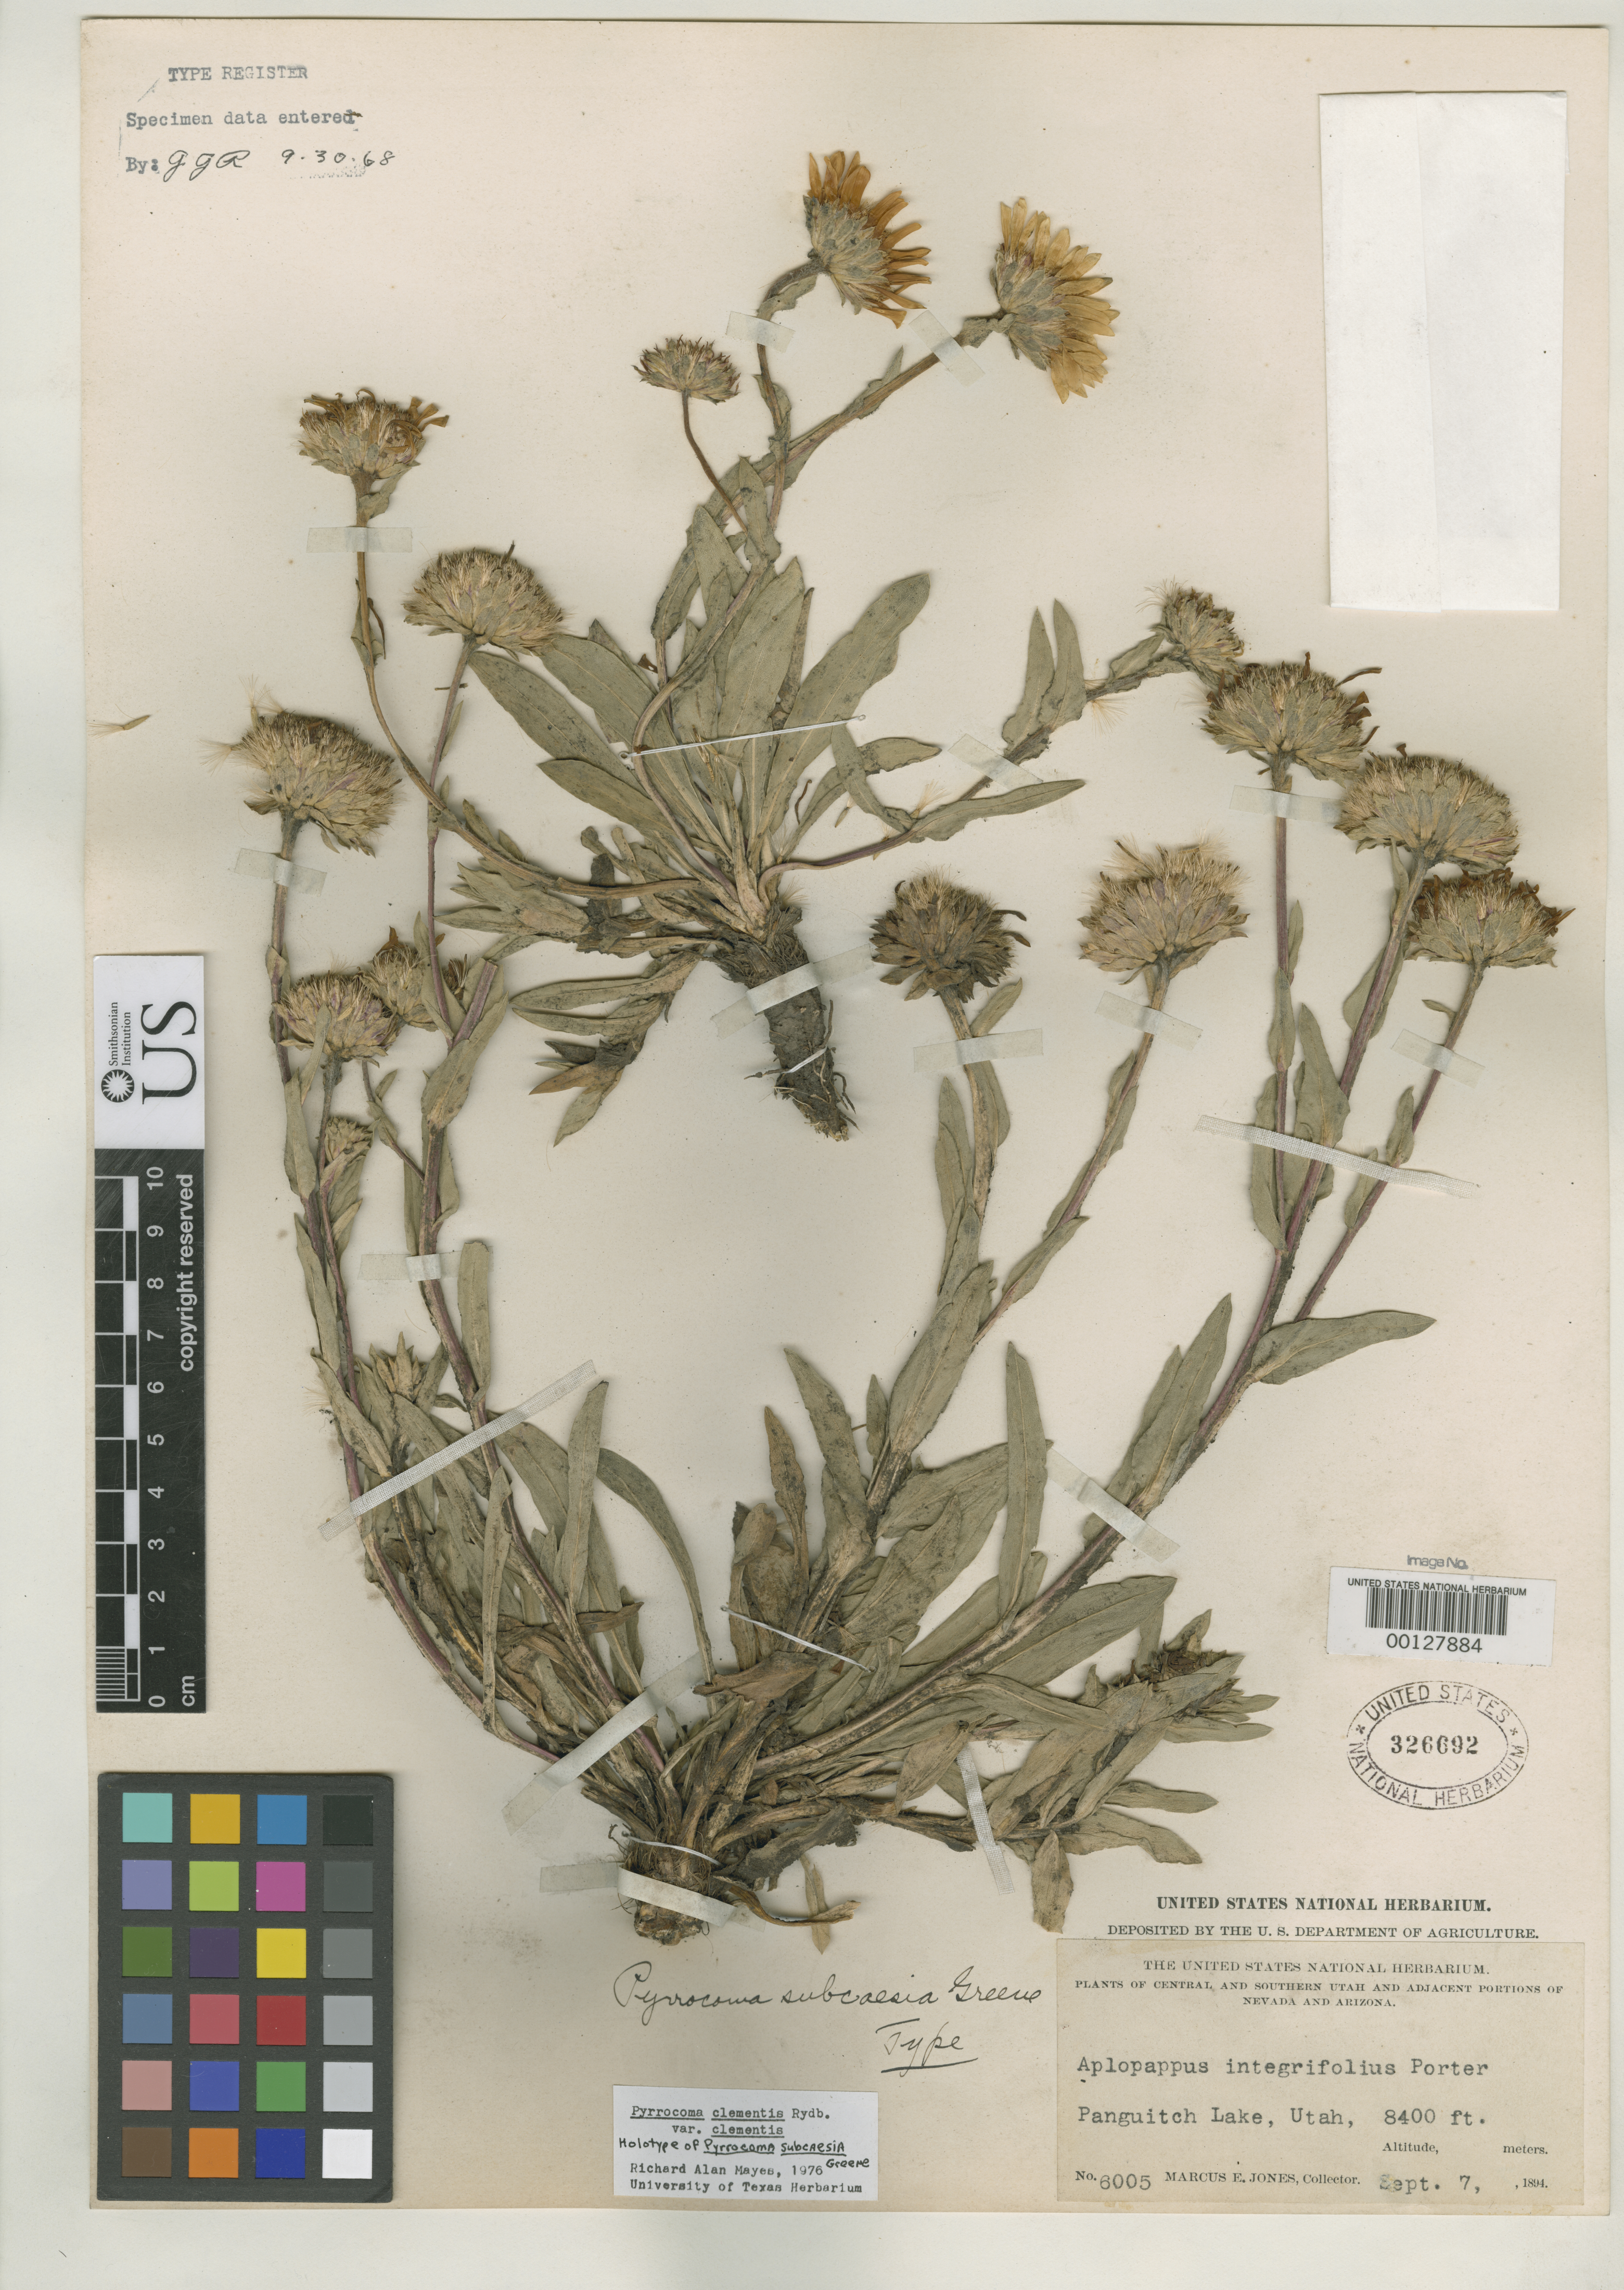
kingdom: Plantae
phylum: Tracheophyta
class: Magnoliopsida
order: Asterales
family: Asteraceae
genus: Pyrrocoma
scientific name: Pyrrocoma subcaesia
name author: Greene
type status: Isotype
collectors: M. E. Jones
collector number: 6005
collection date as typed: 07 Sep 1894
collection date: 1894-09-07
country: United States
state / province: Utah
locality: Panguitch Lake.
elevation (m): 2560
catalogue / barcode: US 326692